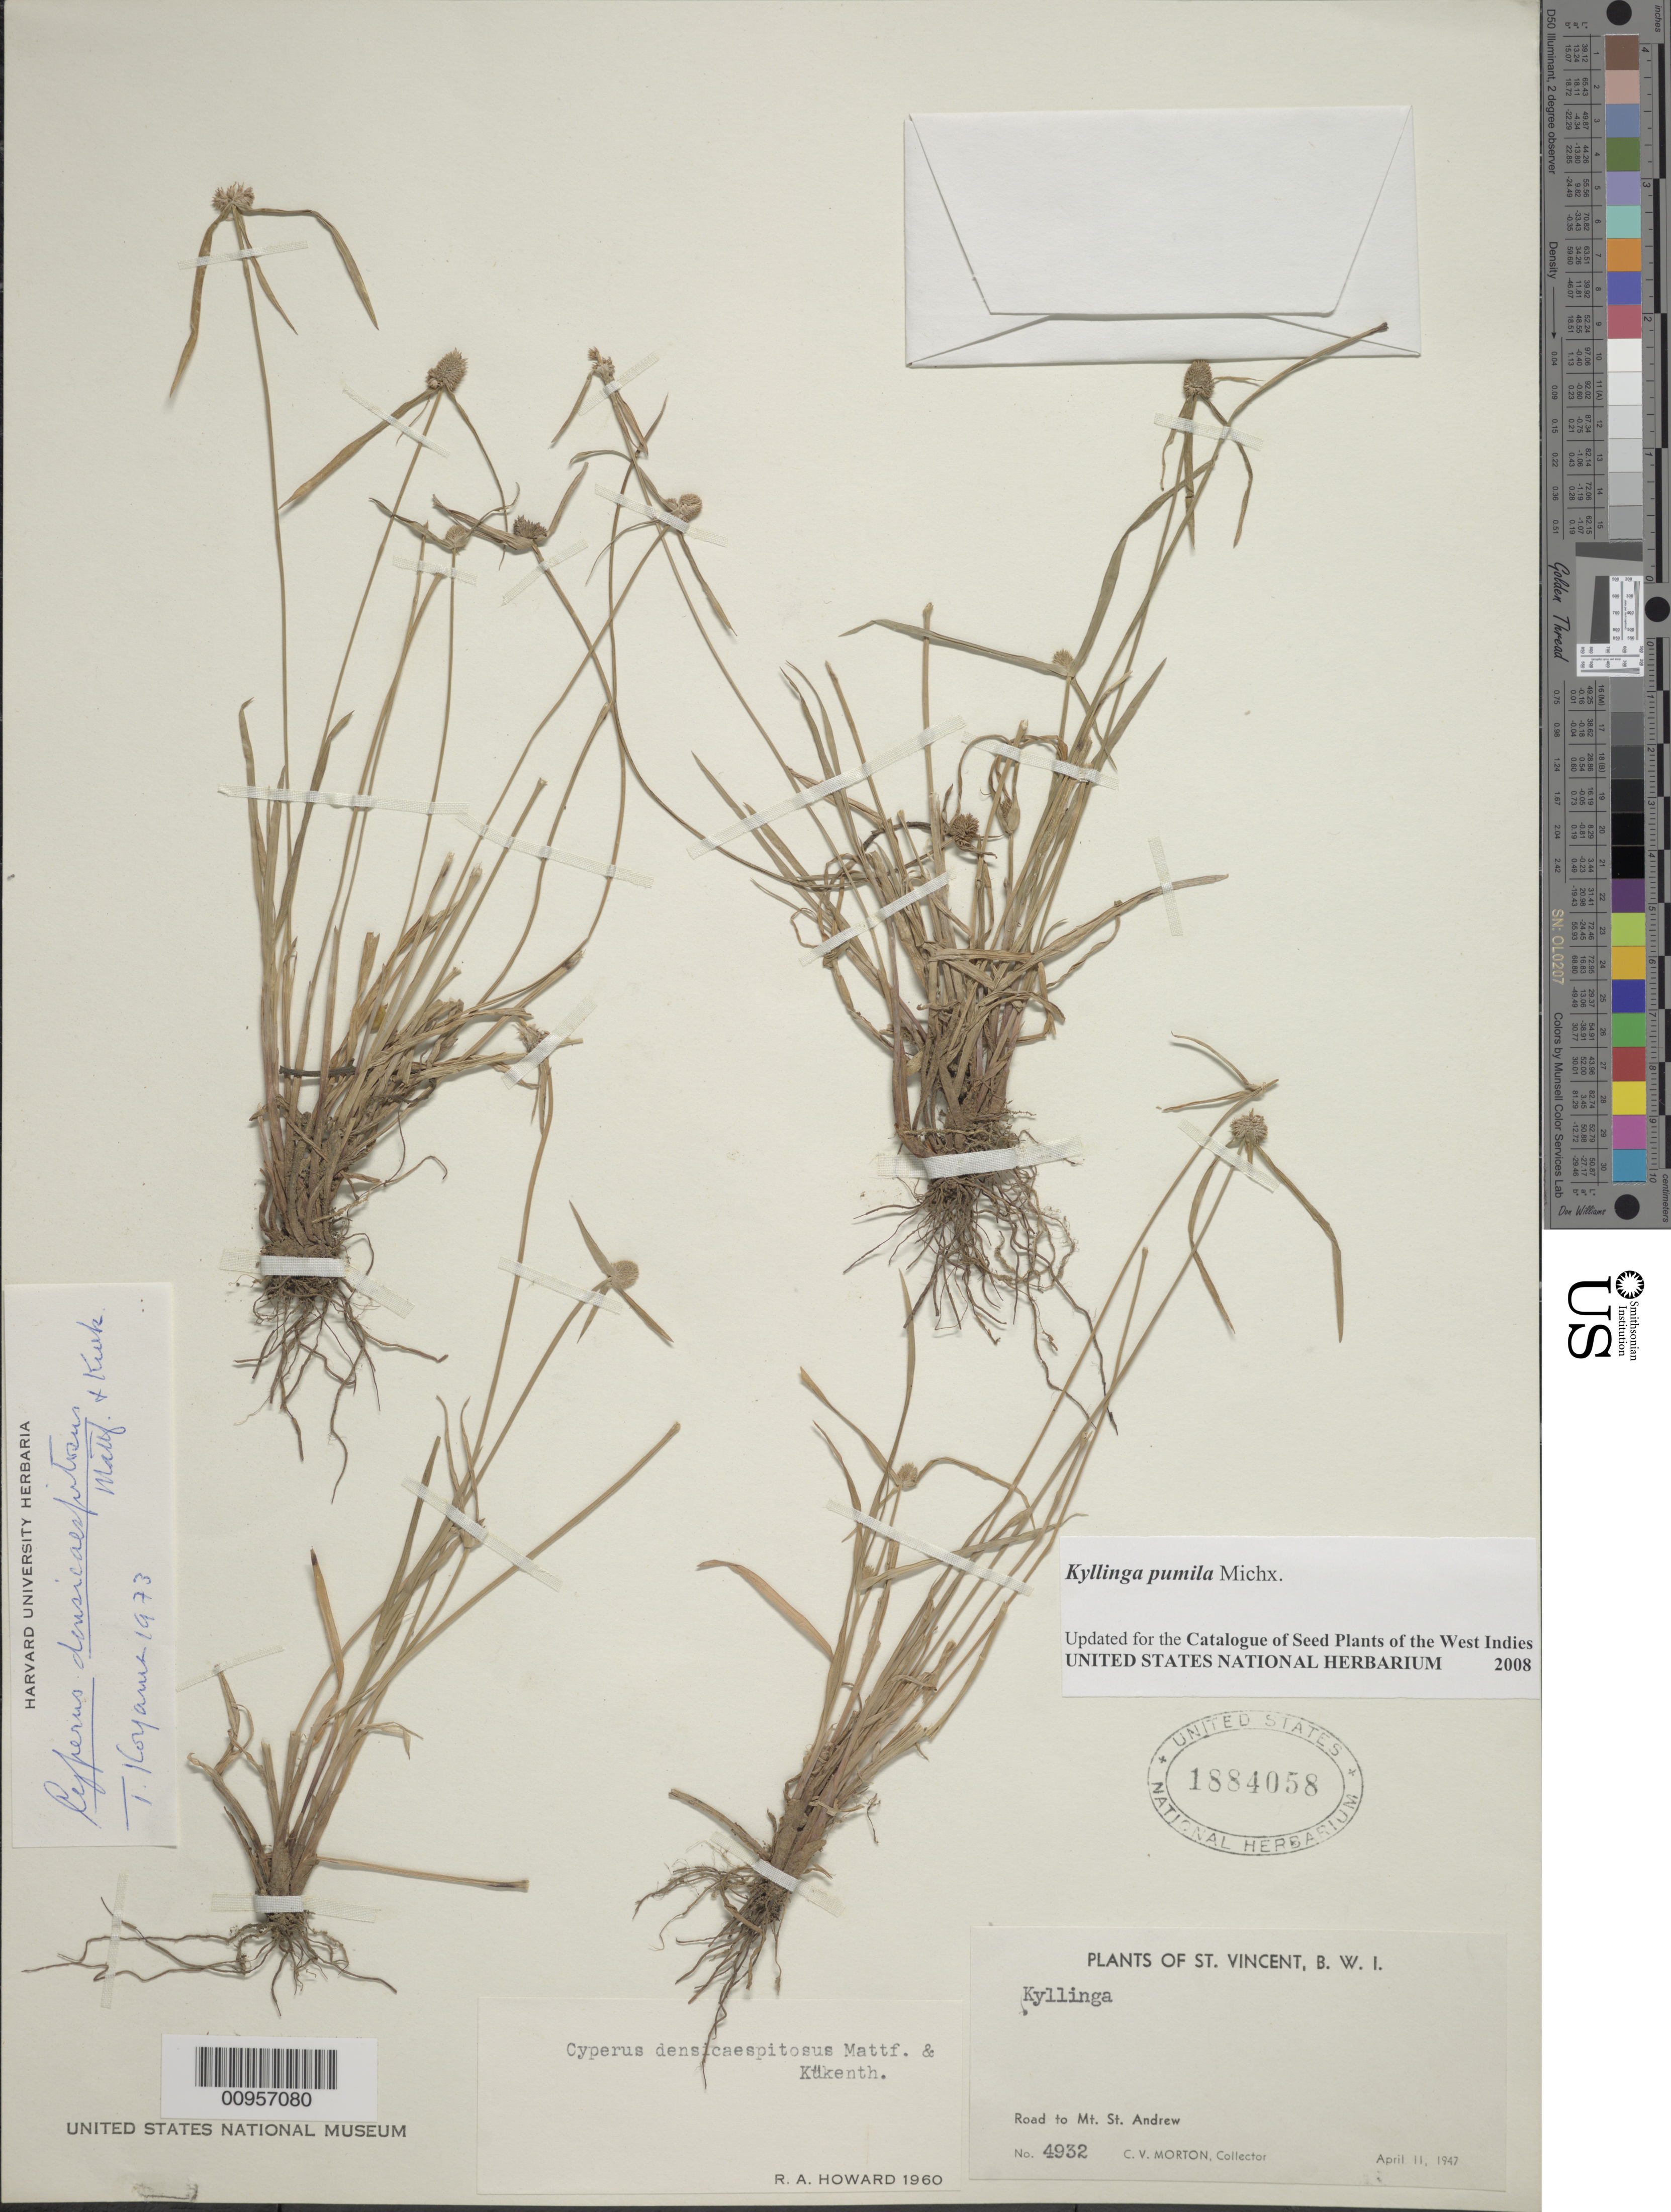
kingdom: Plantae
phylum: Tracheophyta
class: Liliopsida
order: Poales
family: Cyperaceae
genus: Cyperus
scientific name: Cyperus hortensis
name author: (Salzm. ex Steud.) Dorr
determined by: Strong, Mark T., (BOT), Smithsonian Institution - National Museum of Natural History (UNITED STATES)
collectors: C. V. Morton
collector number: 4932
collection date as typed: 11 Apr 1947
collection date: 1947-04-11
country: St. Vincent - Grenadines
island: St. Vincent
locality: Road to Mt. St. Andrew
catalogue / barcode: US 1884058